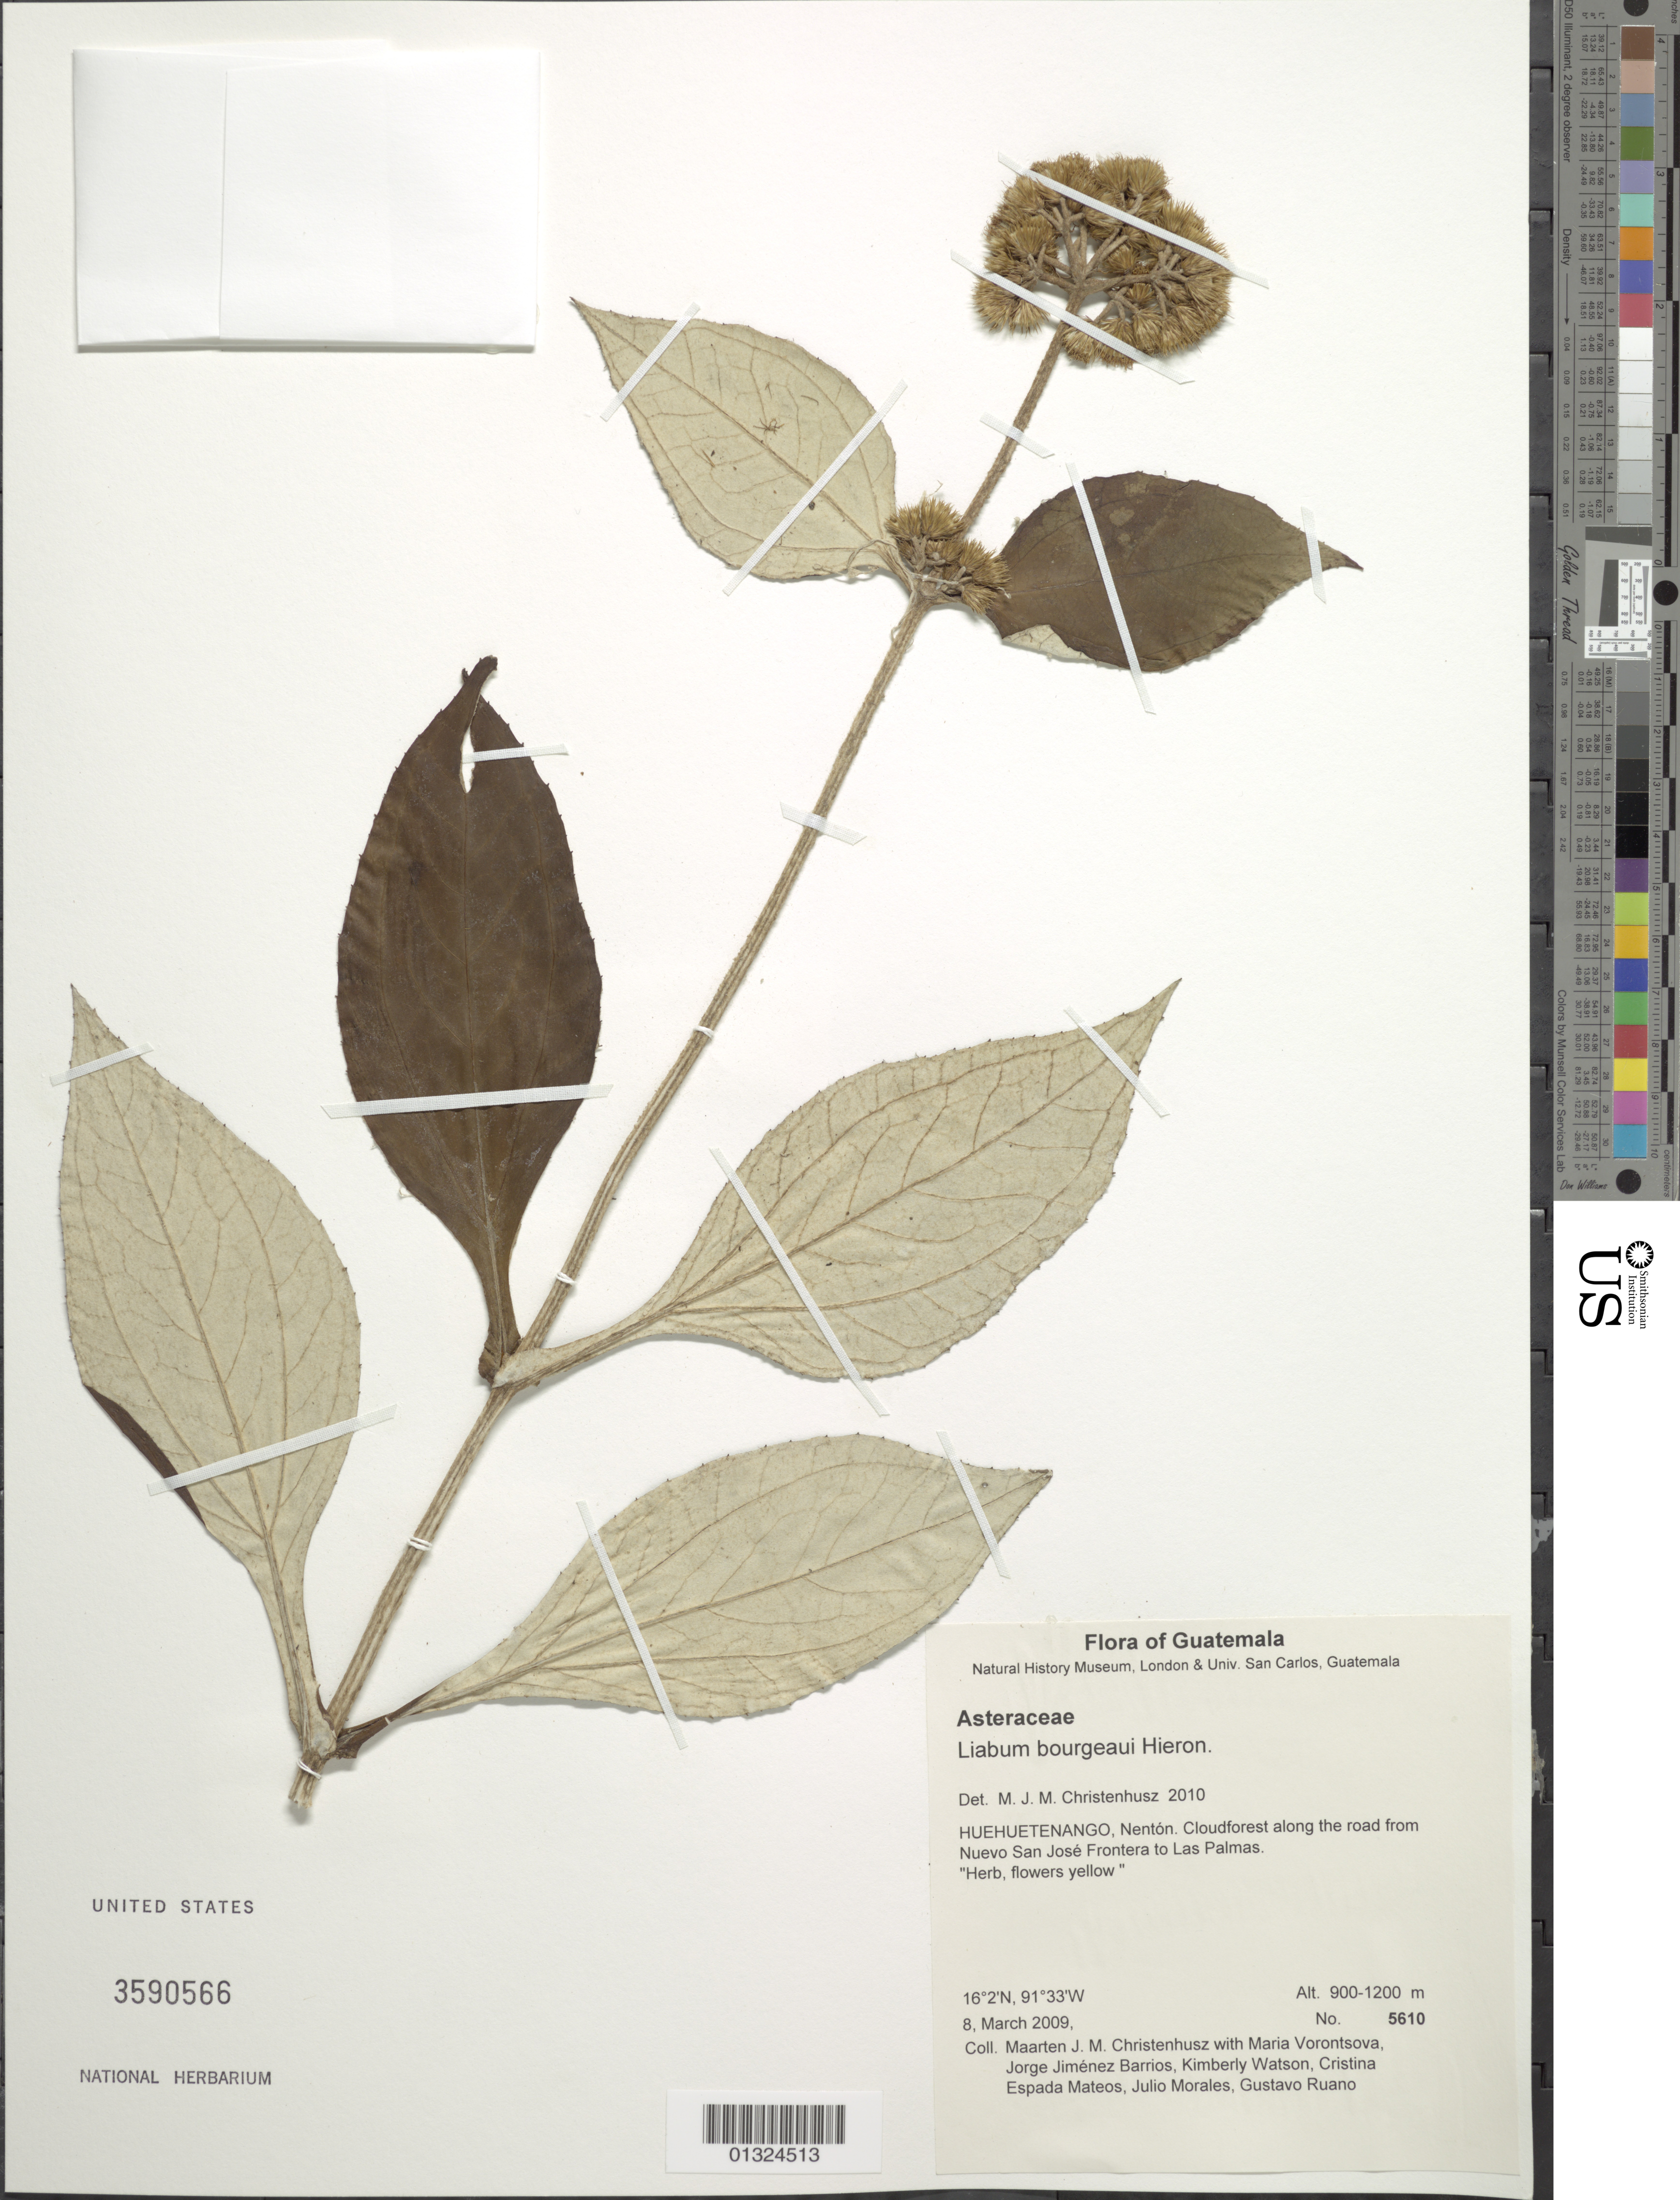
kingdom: Plantae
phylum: Tracheophyta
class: Magnoliopsida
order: Asterales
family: Asteraceae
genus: Liabum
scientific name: Liabum bourgeaui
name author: Hieron.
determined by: Christenhusz, M. J. M.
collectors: M. J. Christenhusz et al.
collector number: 5610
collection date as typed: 8 March 2009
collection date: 2009-03-08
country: Guatemala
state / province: Huehuetenango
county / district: Nenton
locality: along road from Nuevo San Jose Frontera to Las Palmas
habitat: Cloudforest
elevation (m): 900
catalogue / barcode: US 3590566